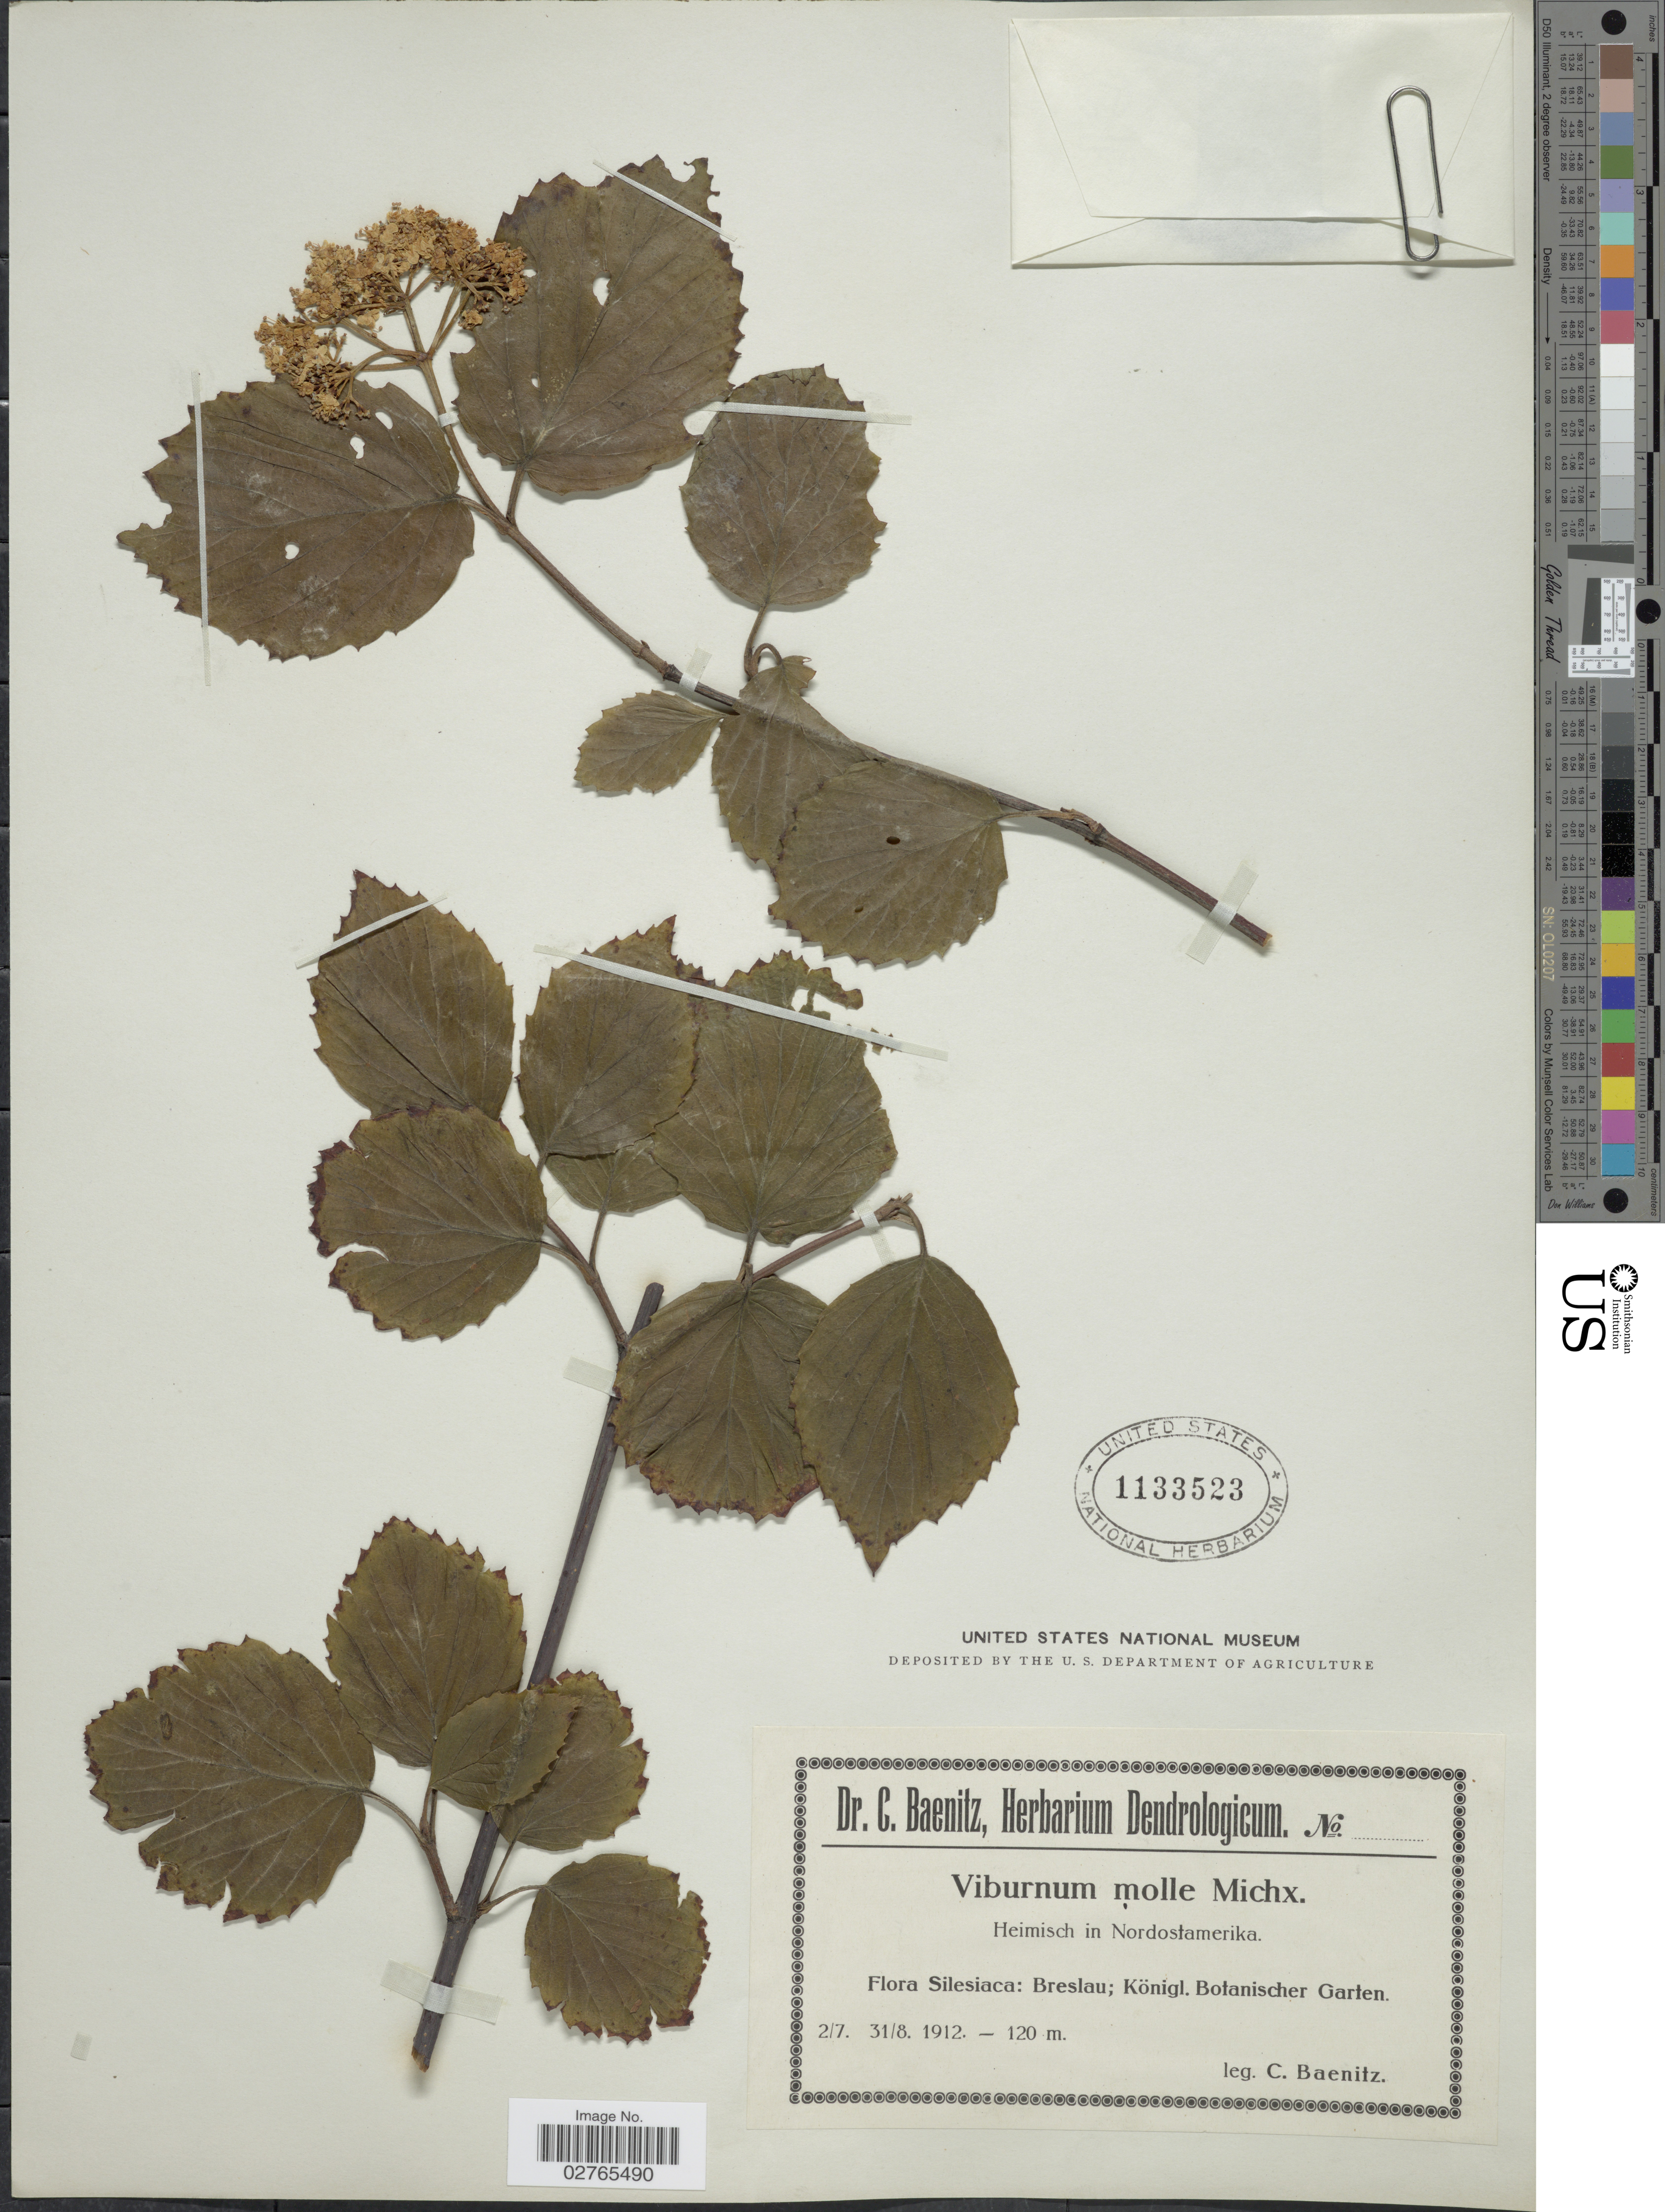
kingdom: Plantae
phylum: Tracheophyta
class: Magnoliopsida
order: Dipsacales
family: Viburnaceae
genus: Viburnum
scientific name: Viburnum molle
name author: Michx.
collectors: C. G. Baenitz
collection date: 1912-07-02/1912-08-31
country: Poland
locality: Silesiaca: Breslau; Königl. Botanischer Garten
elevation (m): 120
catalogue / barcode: US 1133523